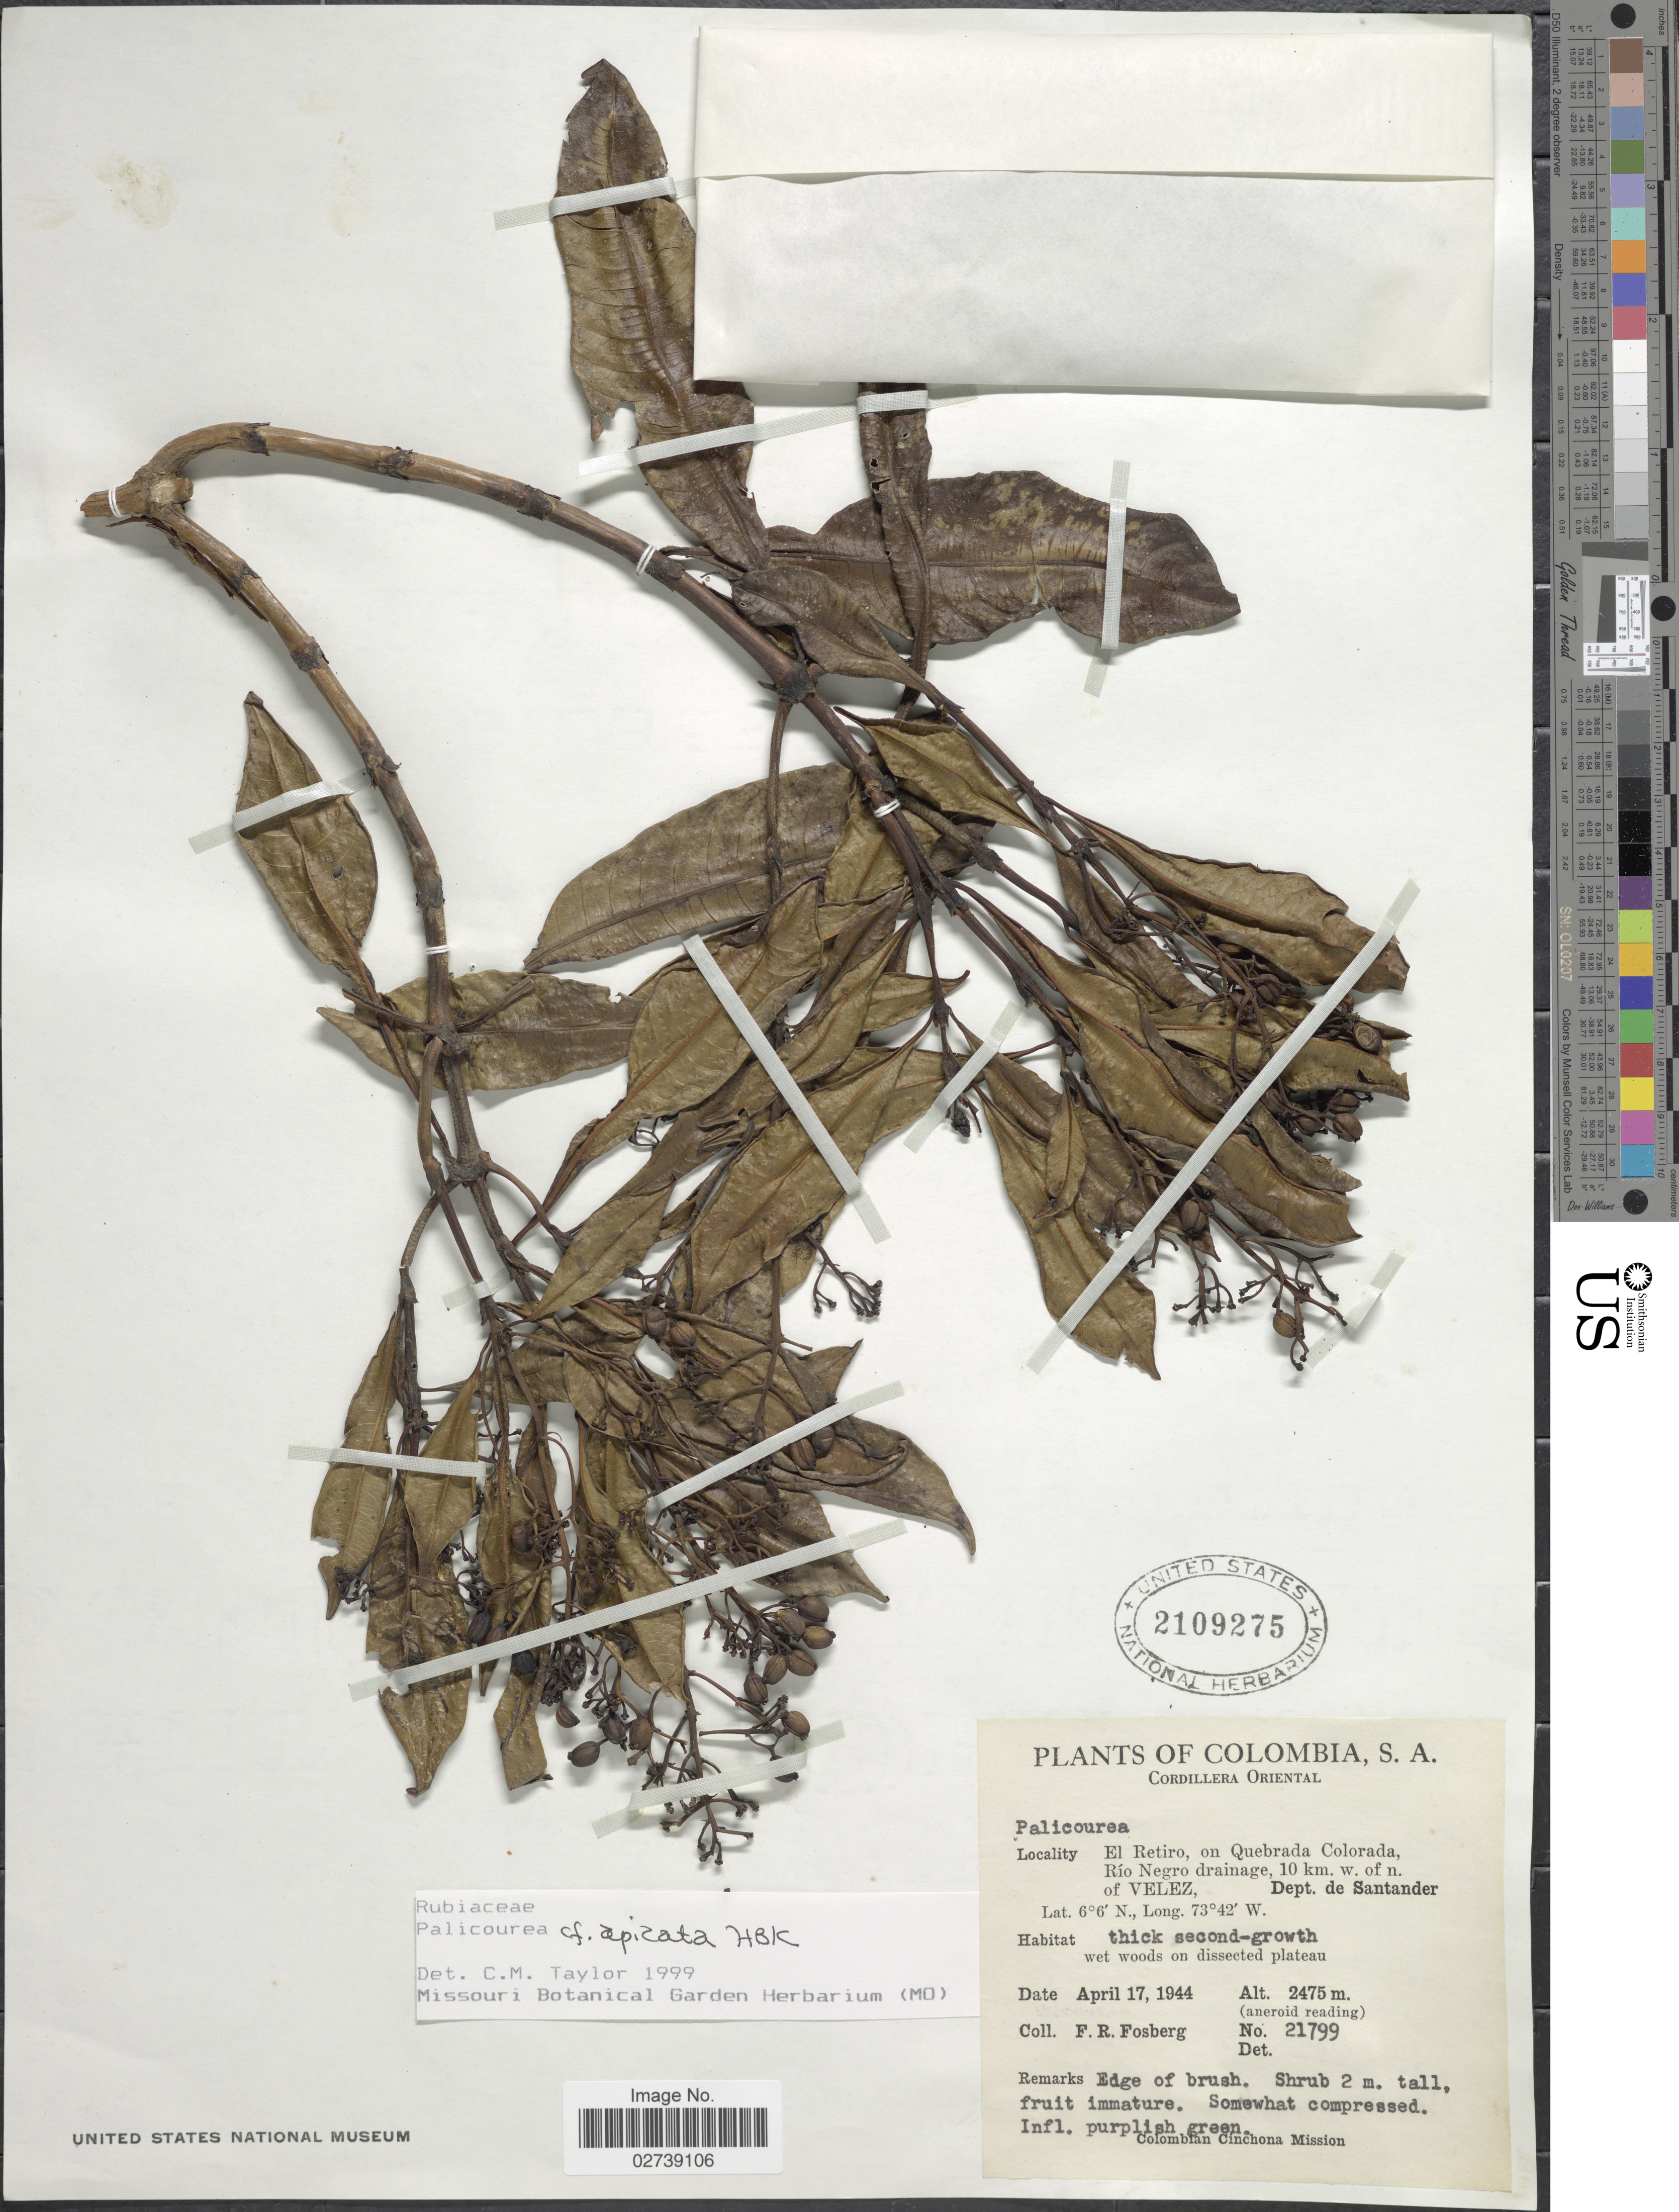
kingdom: Plantae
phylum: Tracheophyta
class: Magnoliopsida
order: Gentianales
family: Rubiaceae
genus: Palicourea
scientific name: Palicourea apicata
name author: Kunth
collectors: F. R. Fosberg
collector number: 21799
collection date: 1944-04-17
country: Colombia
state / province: Santander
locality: Cordillera Oriental. El Retiro, on Quebrada Colorada, Rio Negro darinage, 10 km w. of n. Of Velez, Dept. de Santander.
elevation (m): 2475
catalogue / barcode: US 2109275